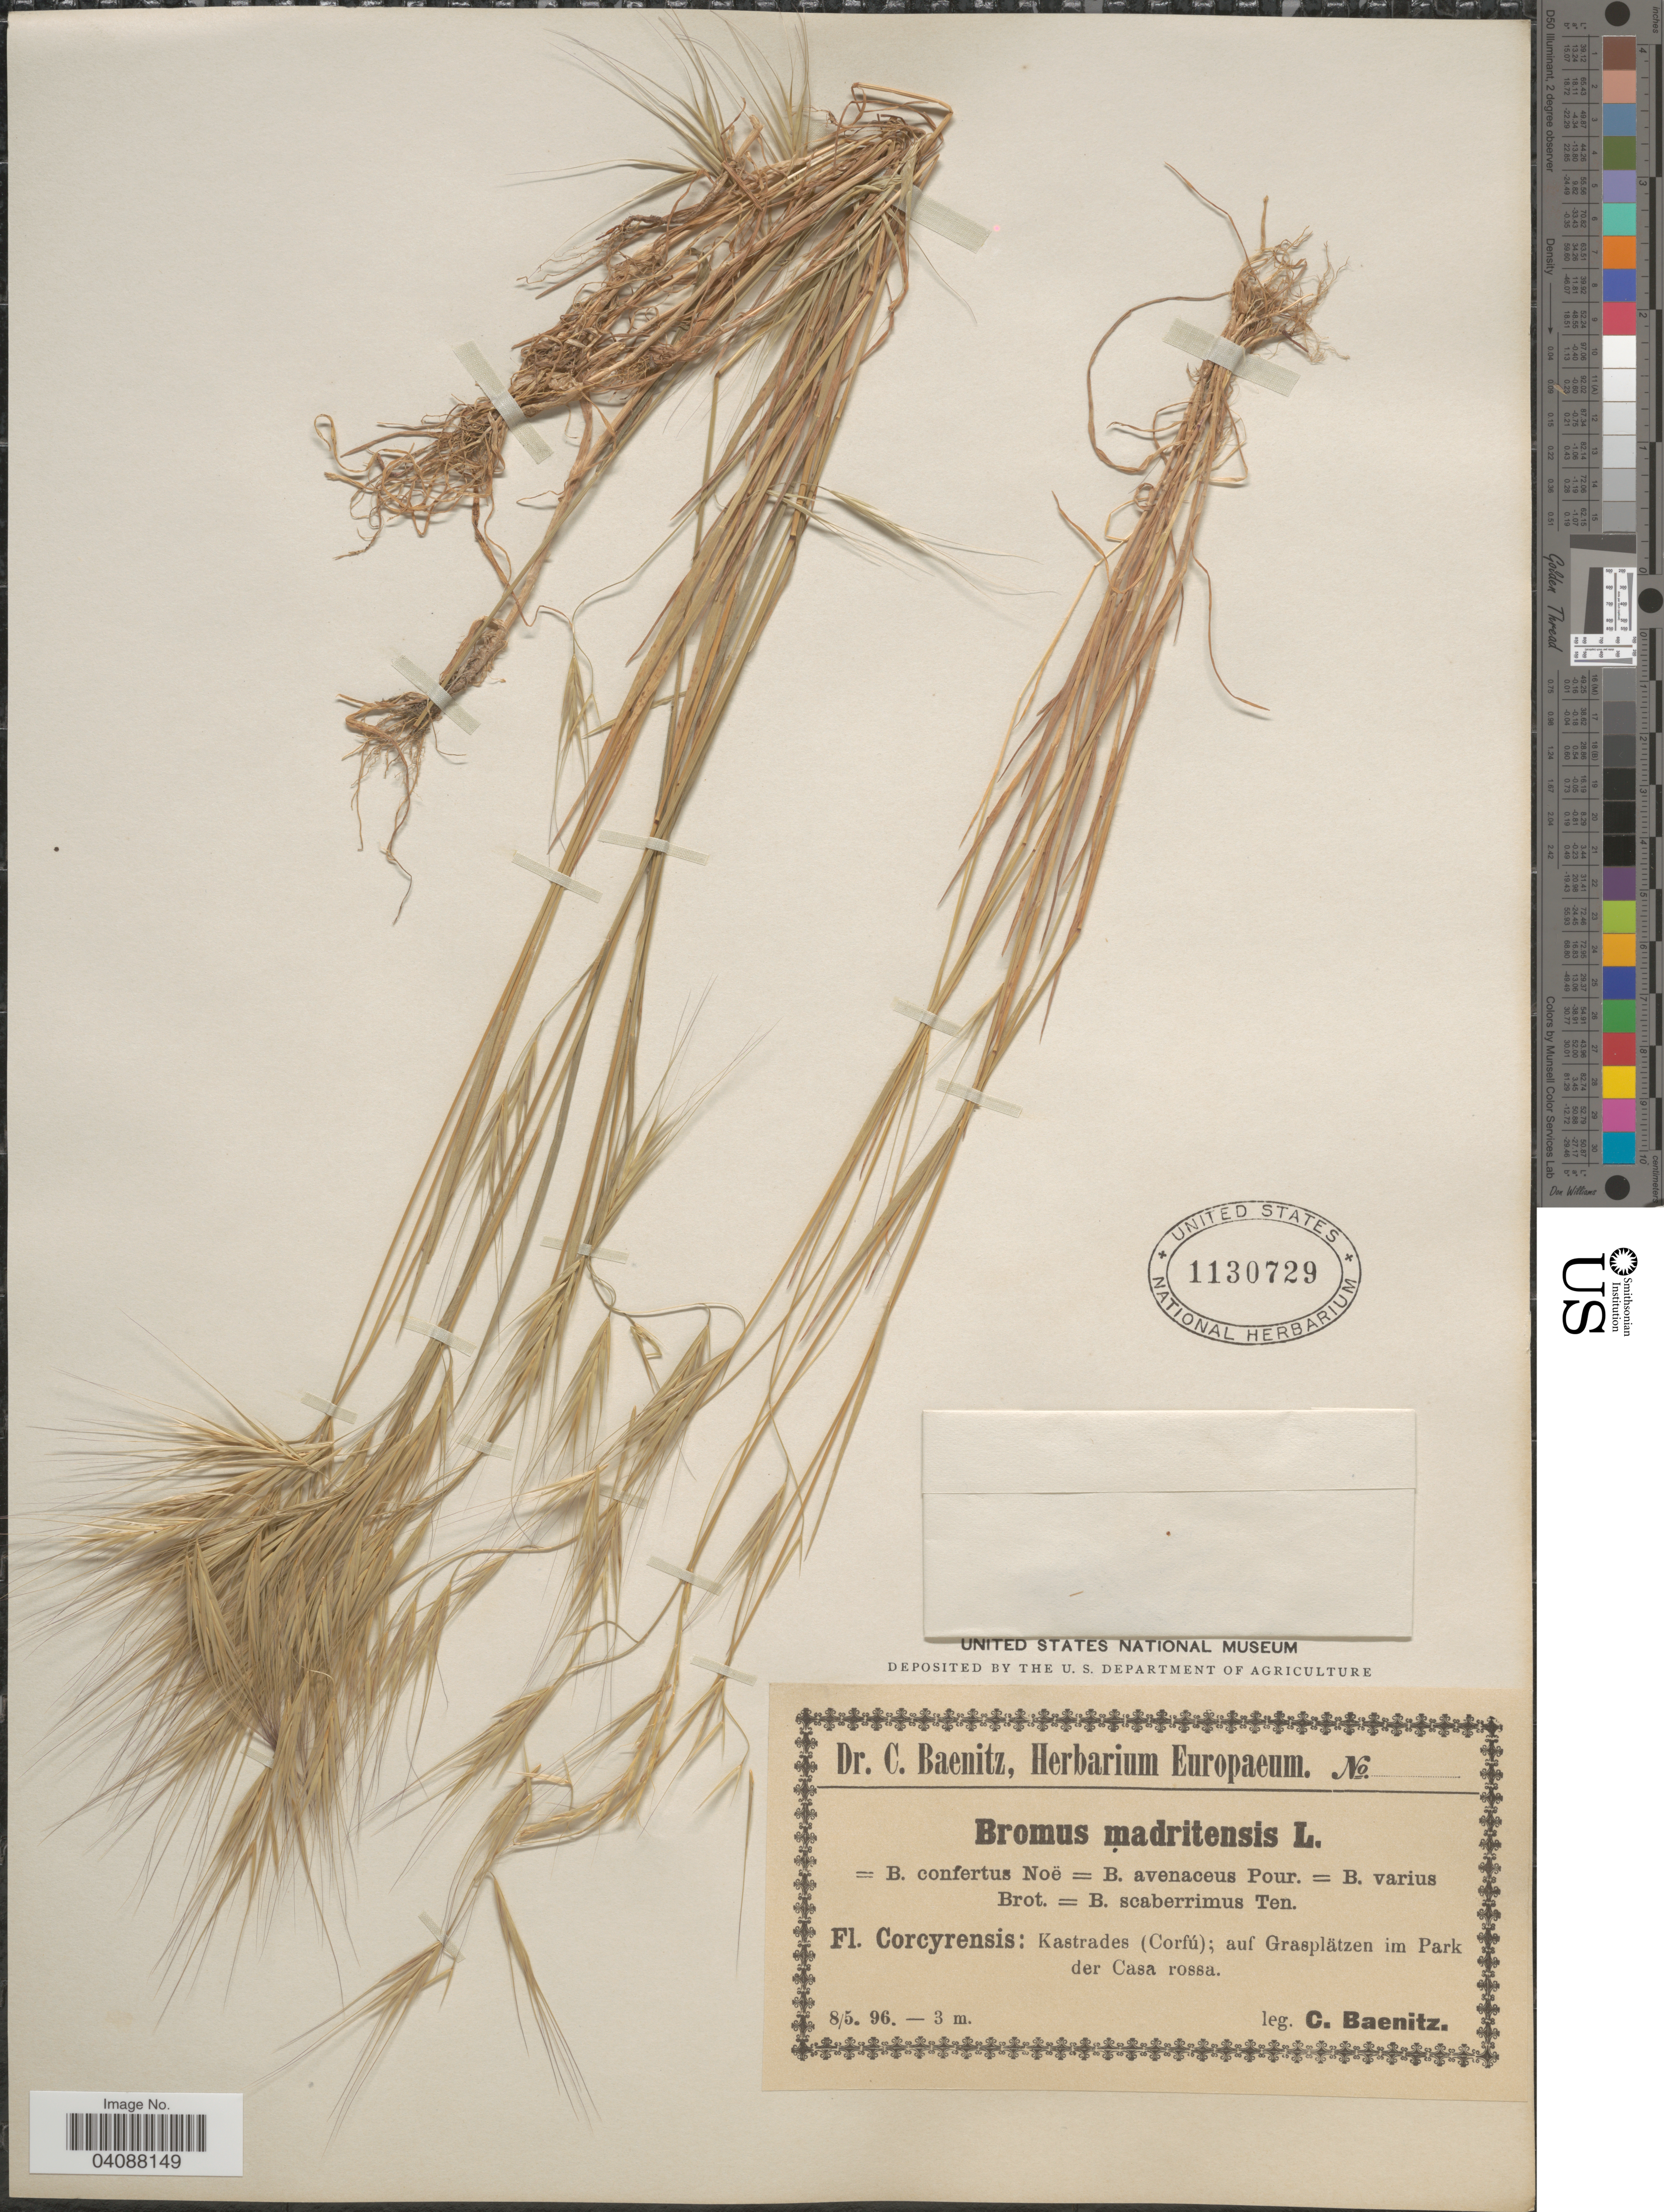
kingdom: Plantae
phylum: Tracheophyta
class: Liliopsida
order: Poales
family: Poaceae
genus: Bromus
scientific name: Bromus madritensis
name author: L.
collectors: C. G. Baenitz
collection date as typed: Transcribed d/m/y: 8/5/96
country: Greece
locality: Corcyrensis: Kastrades (Corfú); auf Grasplätzen im Park der Casa rossa.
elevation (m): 3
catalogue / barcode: US 1130729